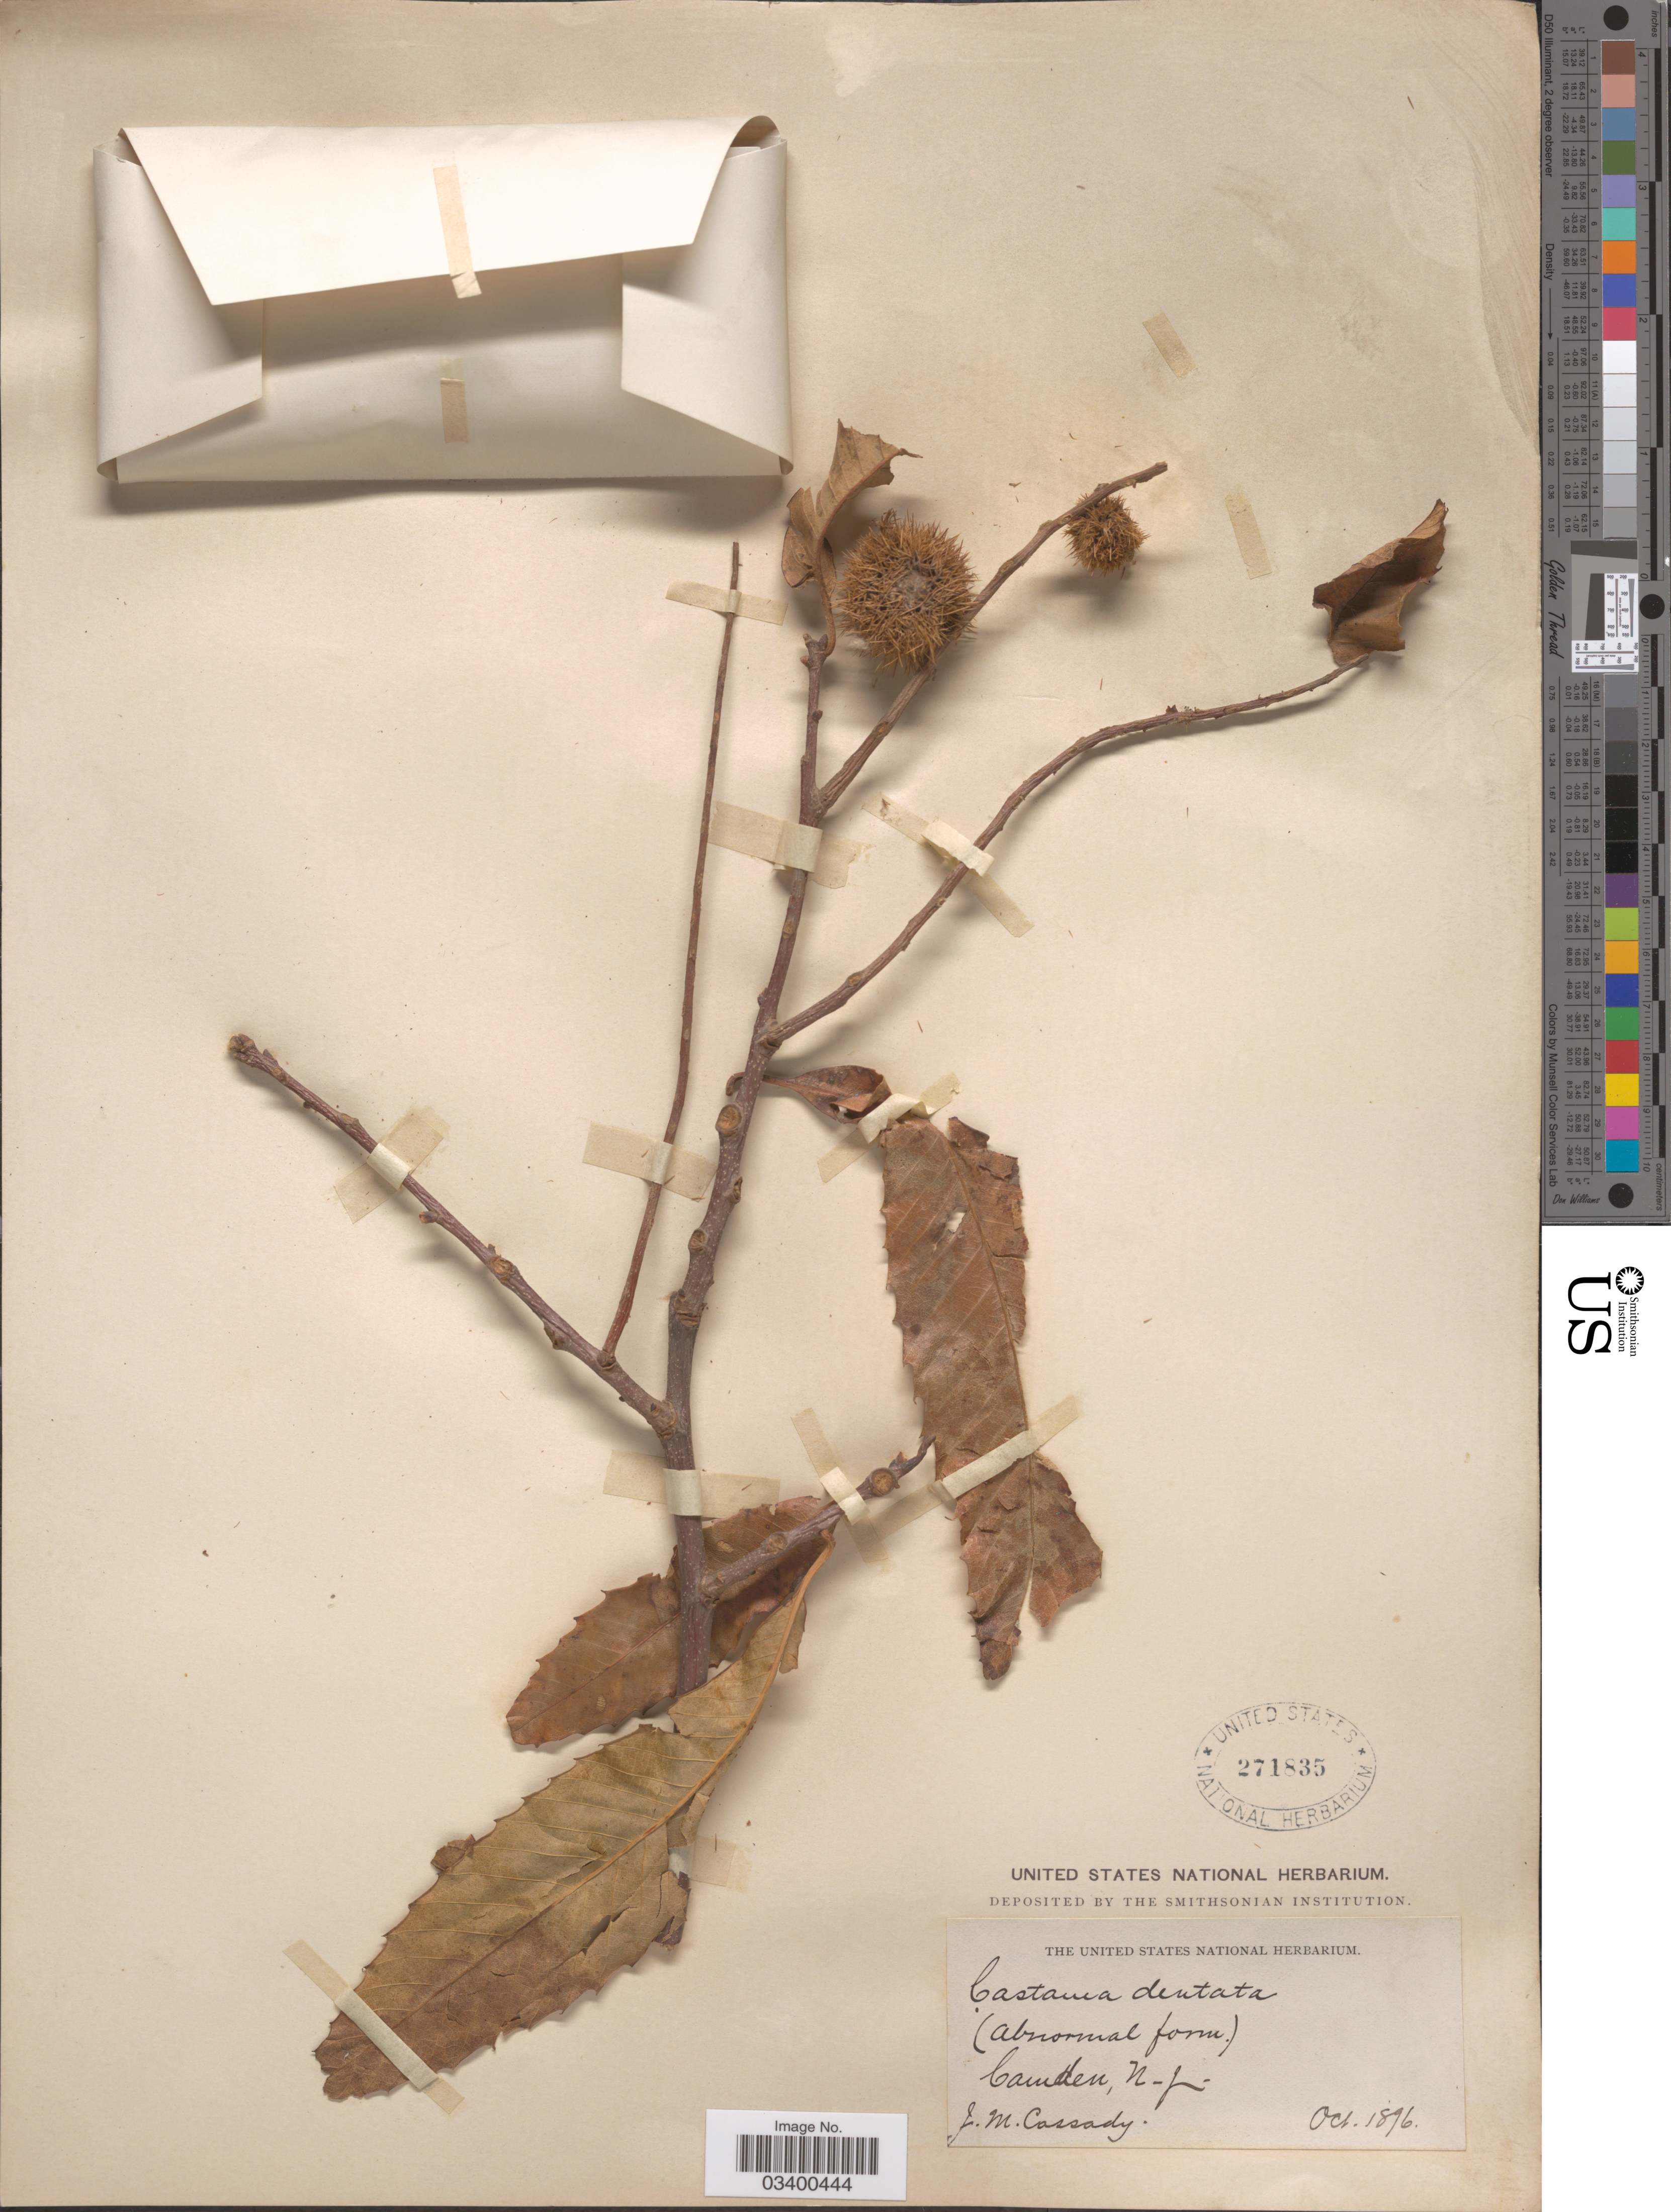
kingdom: Plantae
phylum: Tracheophyta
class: Magnoliopsida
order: Fagales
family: Fagaceae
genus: Castanea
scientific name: Castanea dentata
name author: (Marshall) Borkh.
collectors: J. Cassady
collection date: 1896-10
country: United States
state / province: New Jersey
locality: Camden.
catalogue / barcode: US 271835